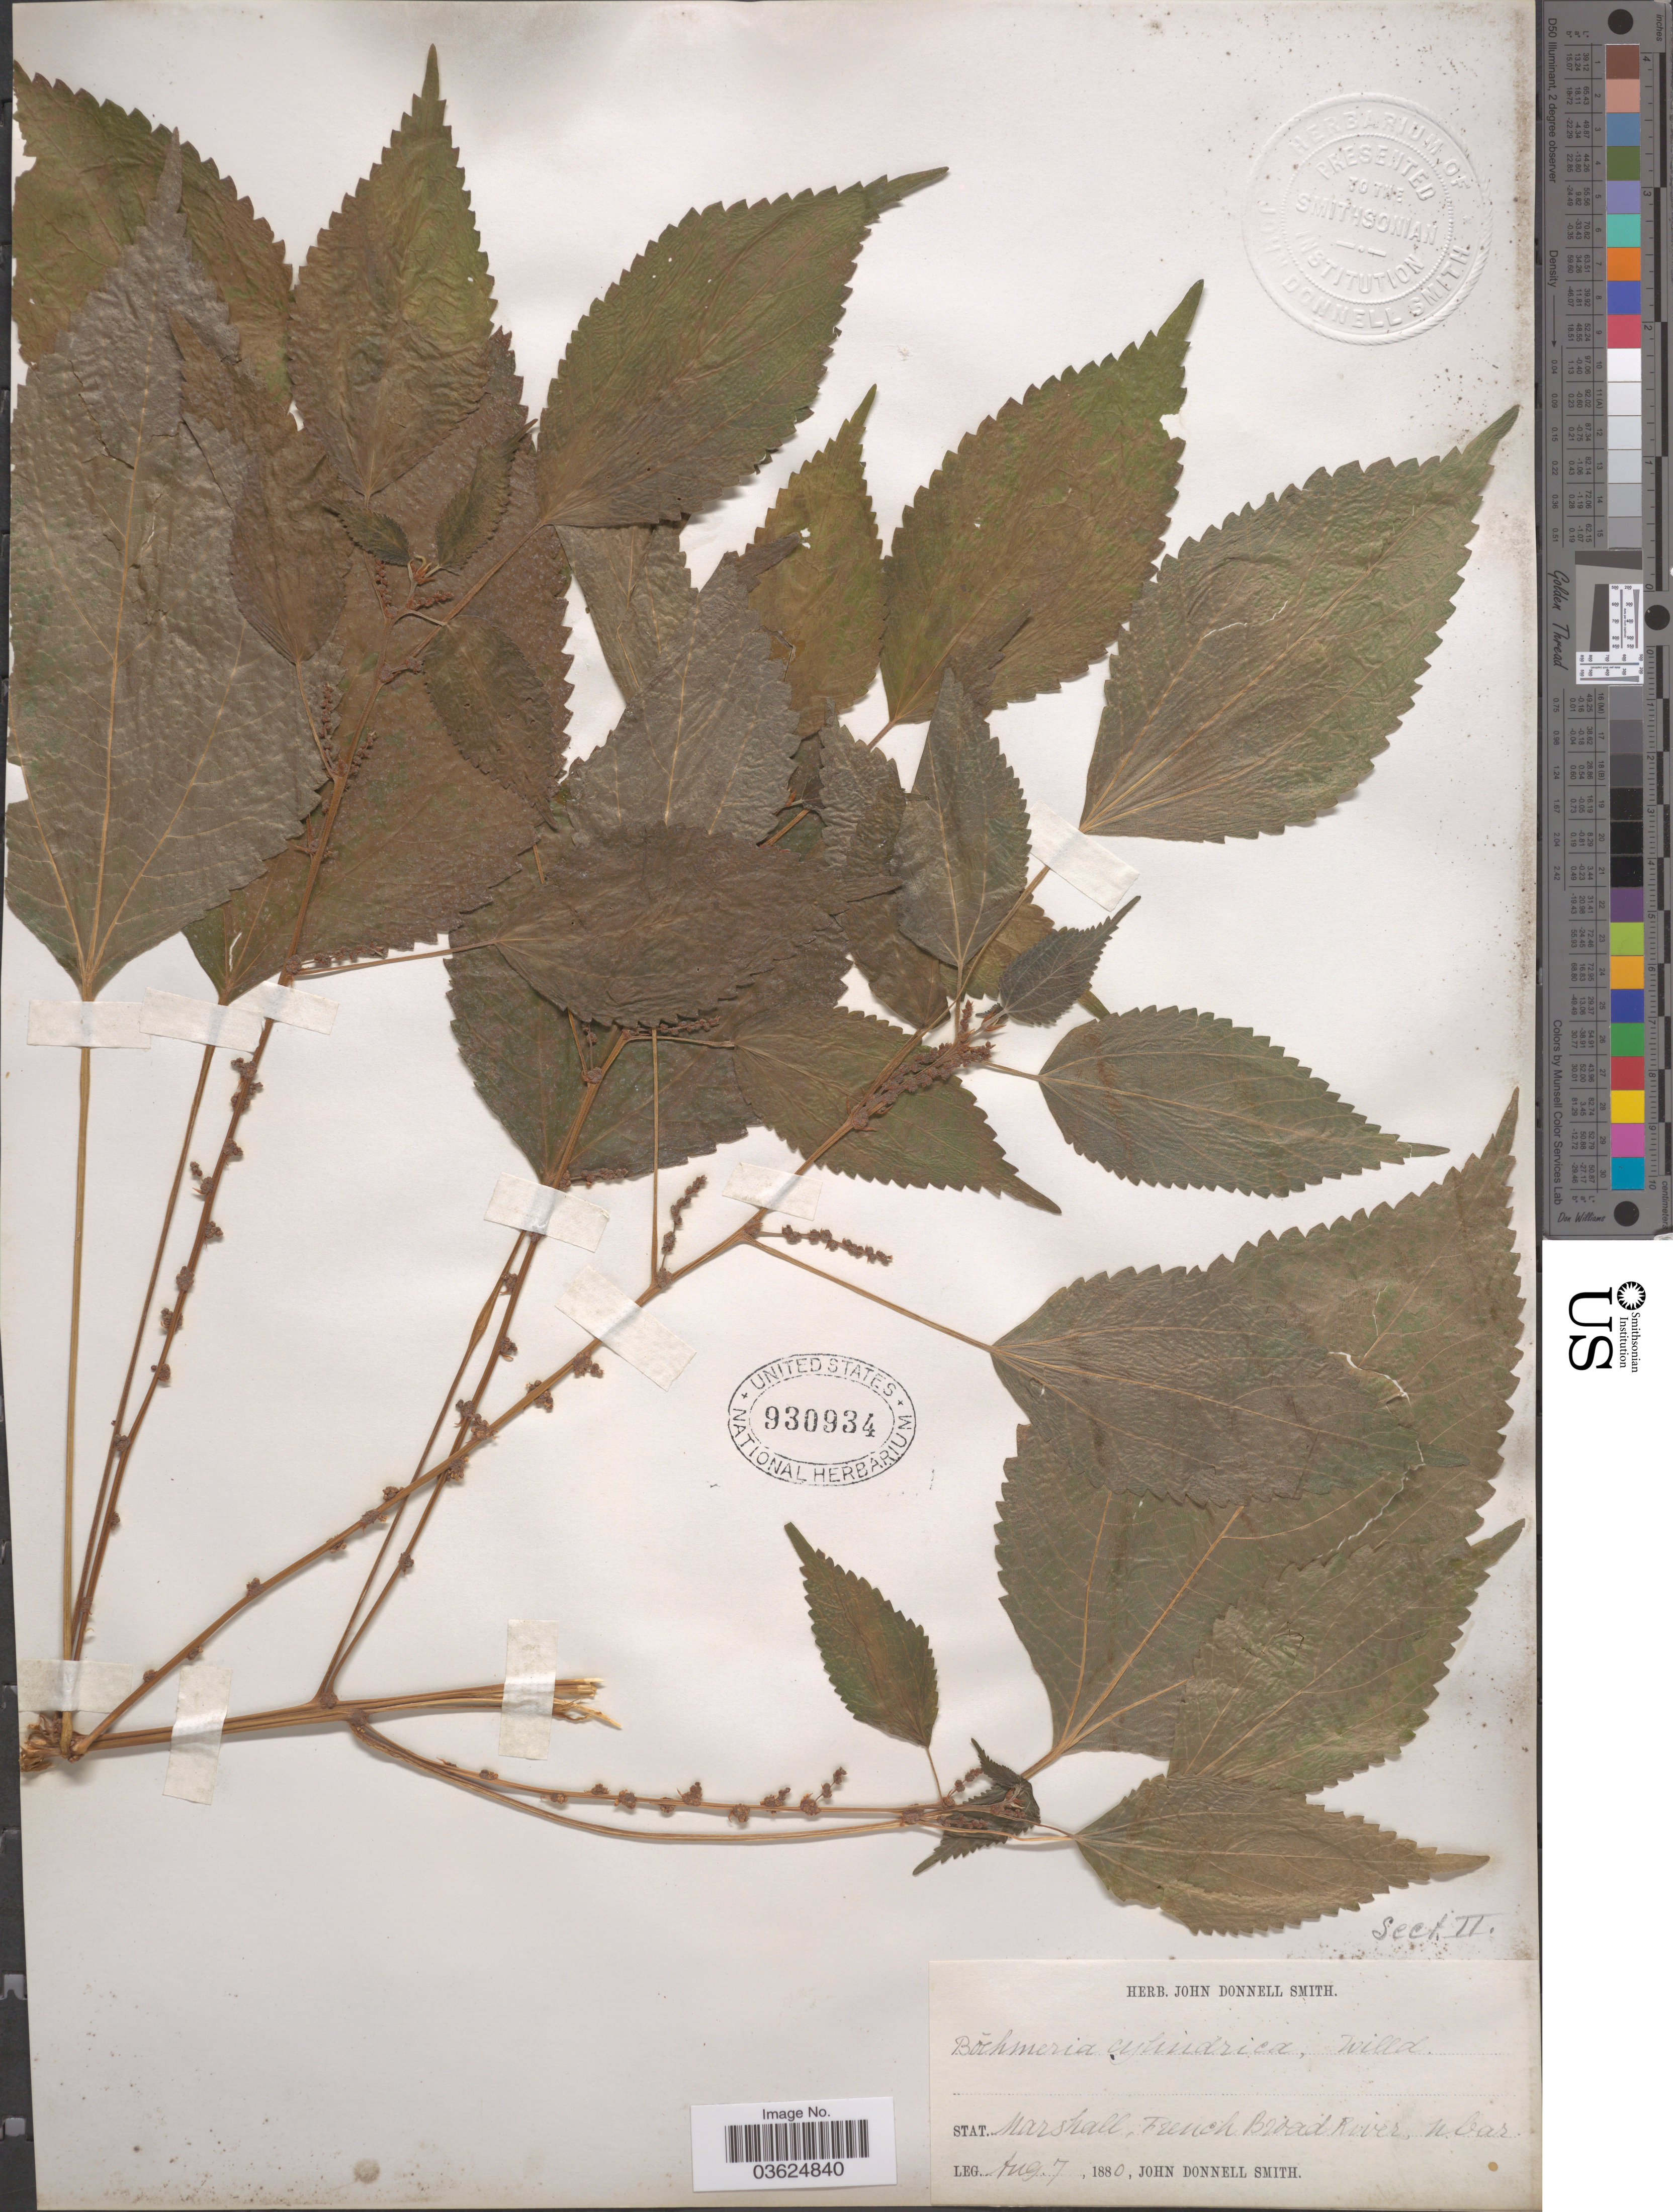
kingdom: Plantae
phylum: Tracheophyta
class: Magnoliopsida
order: Rosales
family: Urticaceae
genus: Boehmeria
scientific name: Boehmeria cylindrica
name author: (L.) Sw.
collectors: J. Donnell Smith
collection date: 1880-08-07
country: United States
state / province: North Carolina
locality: Stat. Marshall, French Broad River.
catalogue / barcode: US 930934